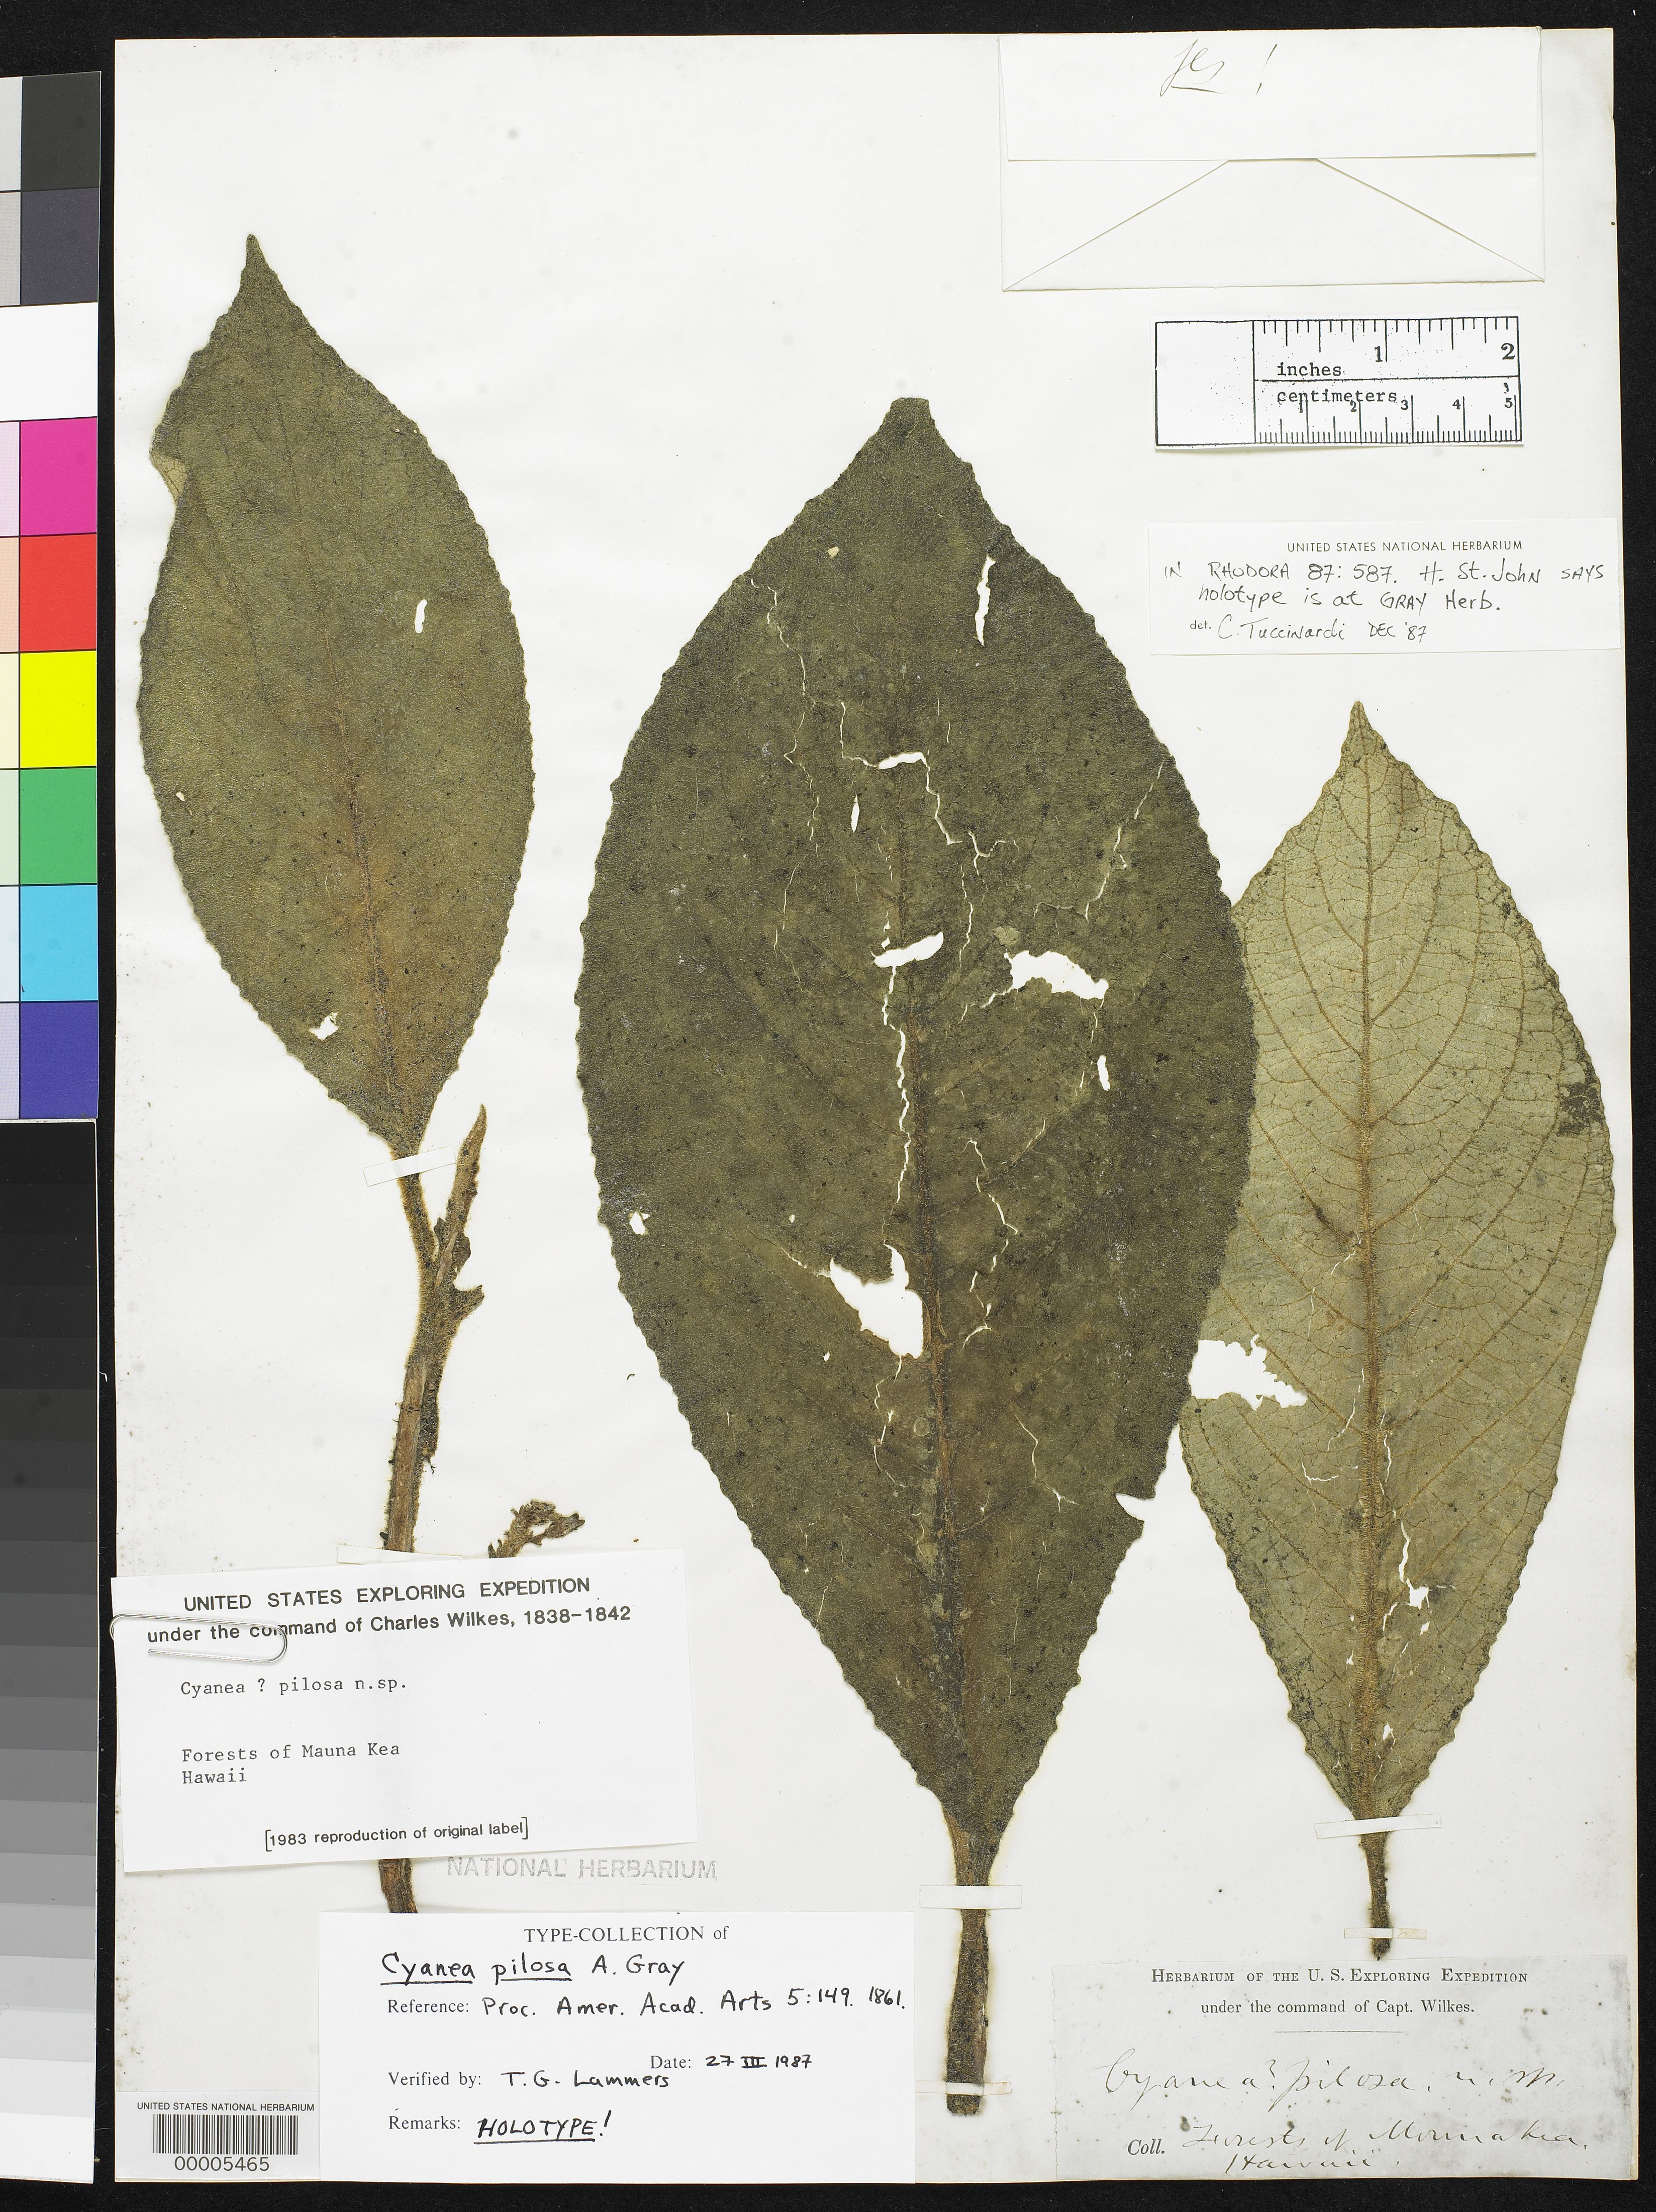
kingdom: Plantae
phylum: Tracheophyta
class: Magnoliopsida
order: Asterales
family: Campanulaceae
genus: Cyanea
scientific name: Cyanea pilosa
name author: A. Gray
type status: Holotype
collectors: Wilkes Explor. Exped.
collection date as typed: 1838 to -- --- 1842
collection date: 1838/1842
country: United States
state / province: Hawaii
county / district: Hawaii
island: Hawaii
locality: Forests of Maunakea.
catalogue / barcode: US 86026